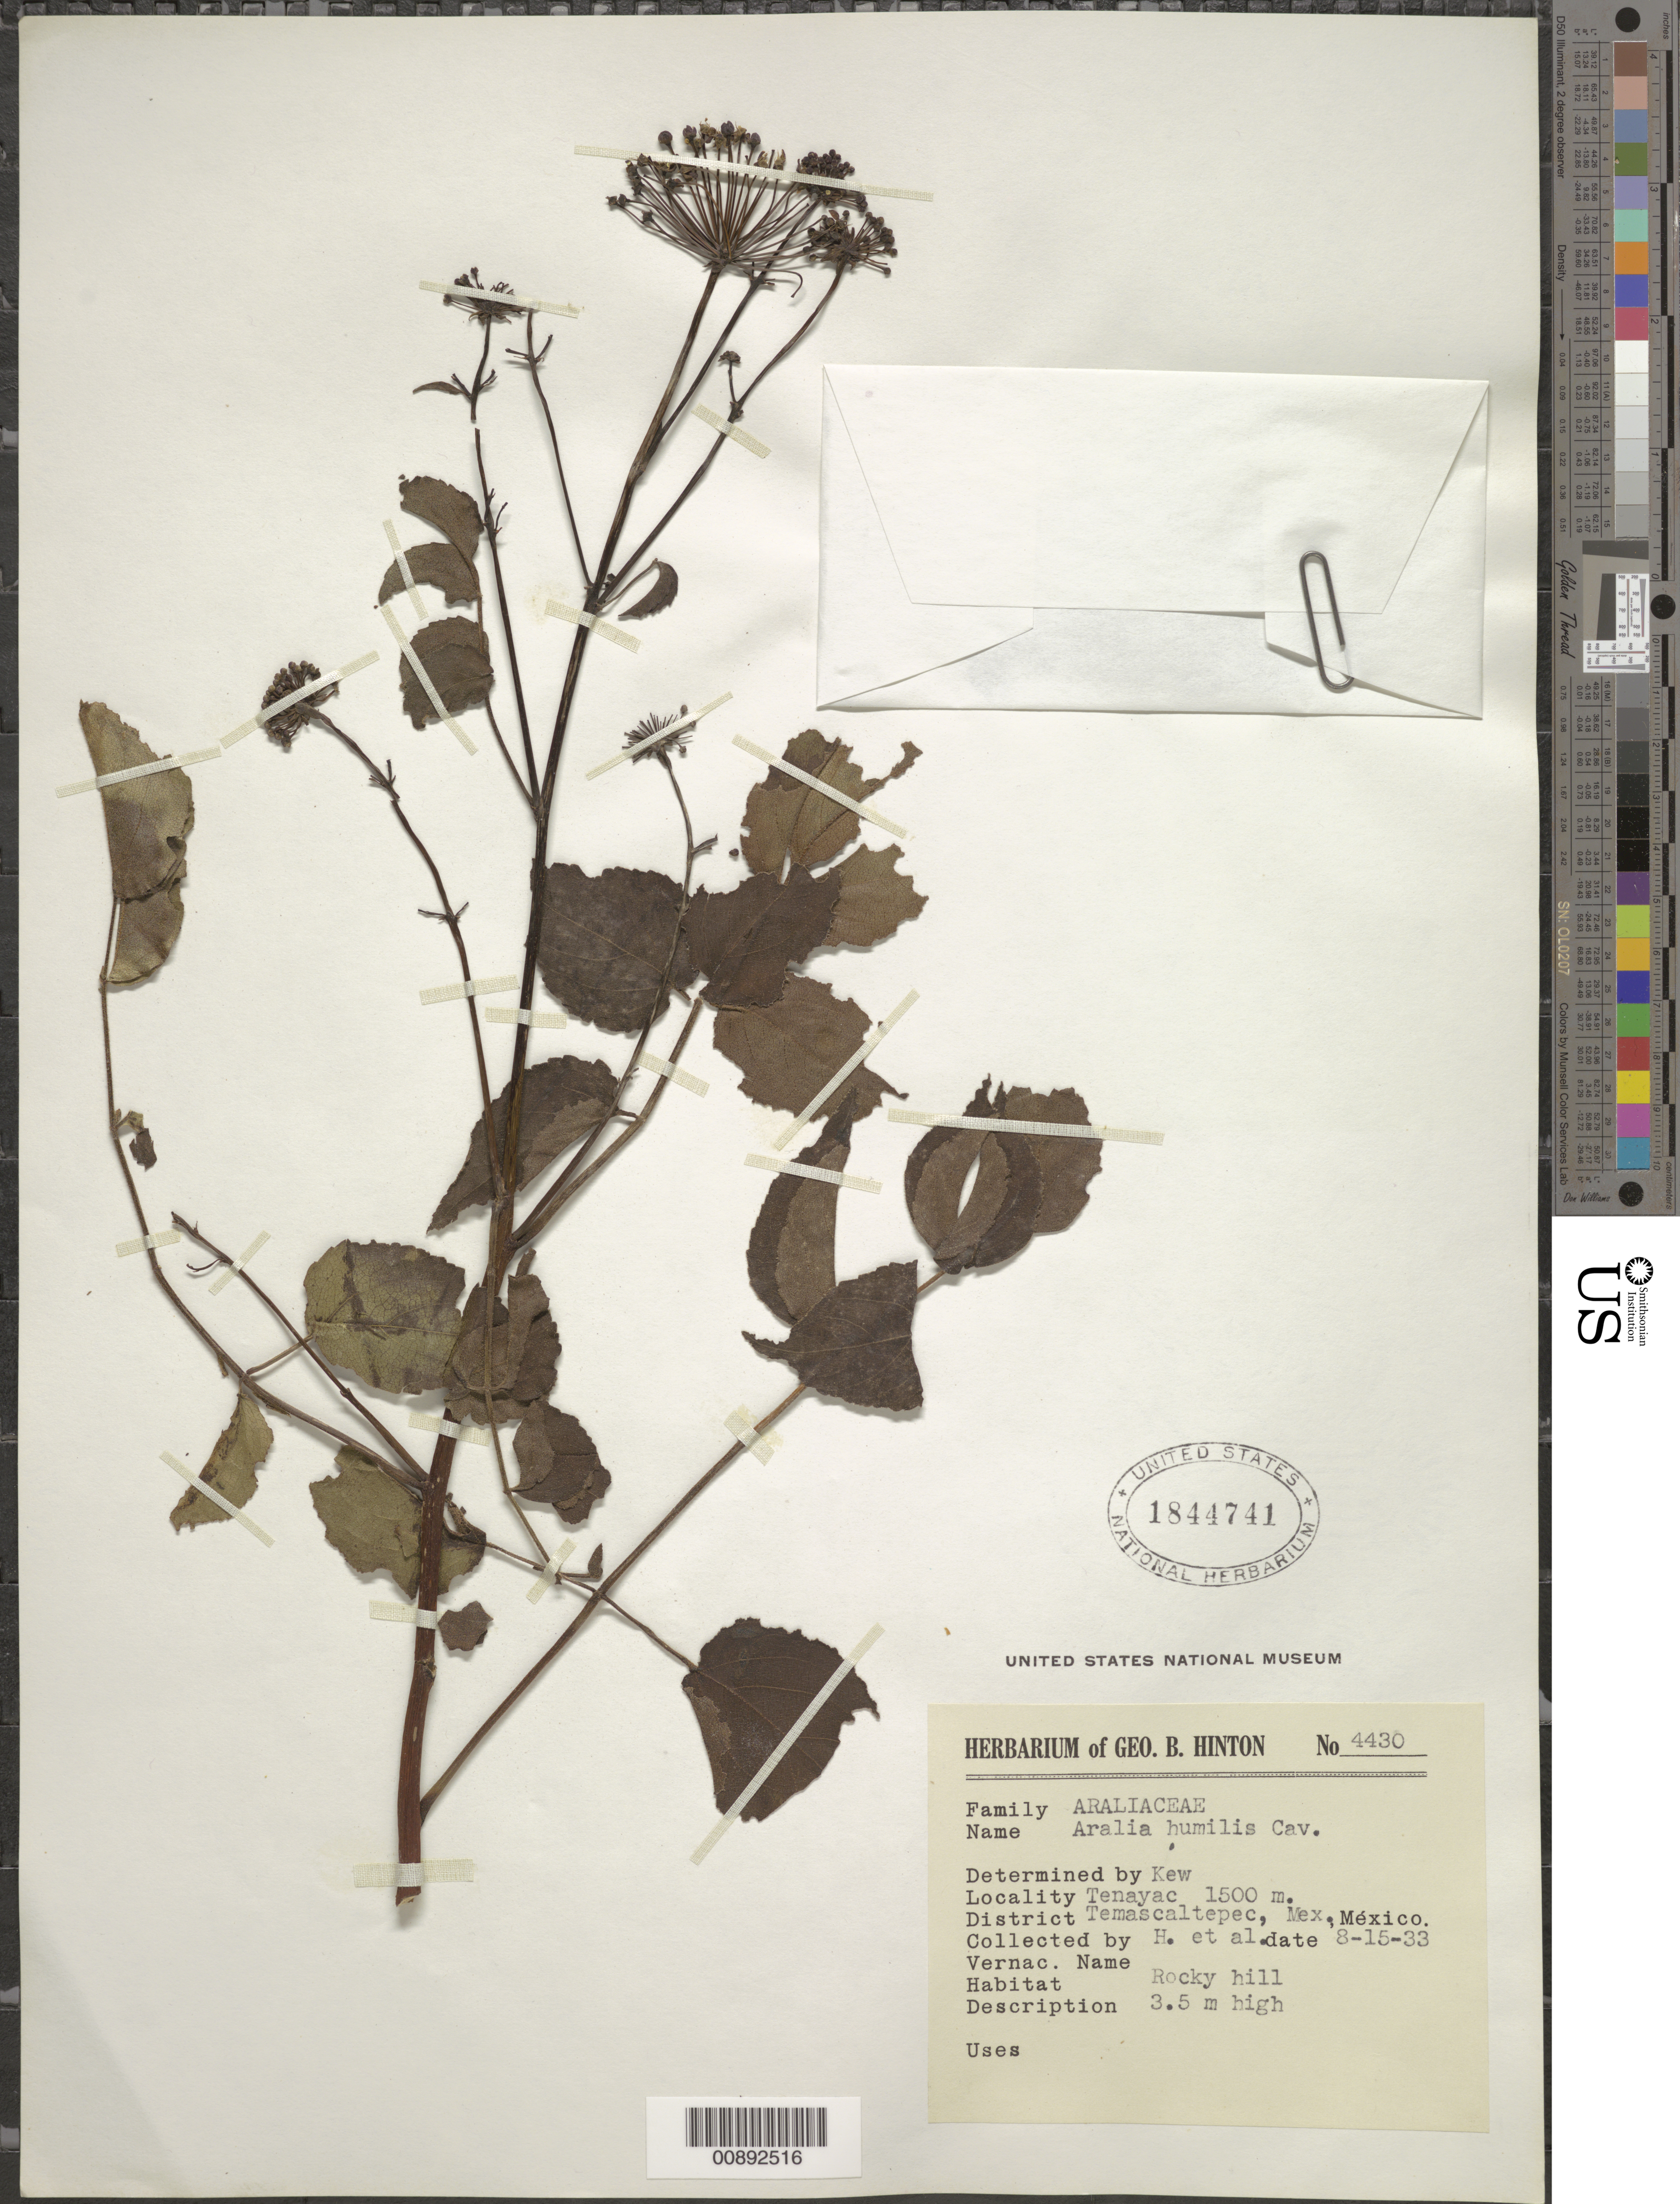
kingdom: Plantae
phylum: Tracheophyta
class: Magnoliopsida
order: Apiales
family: Araliaceae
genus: Aralia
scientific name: Aralia humilis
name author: Cav.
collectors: G. B. Hinton & et al.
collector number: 4430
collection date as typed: Transcribed d/m/y: 15/8/33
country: Mexico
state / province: México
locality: Tenayac, District Temascaltepec, Mex., México.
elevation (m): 1500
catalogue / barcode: US 1844741